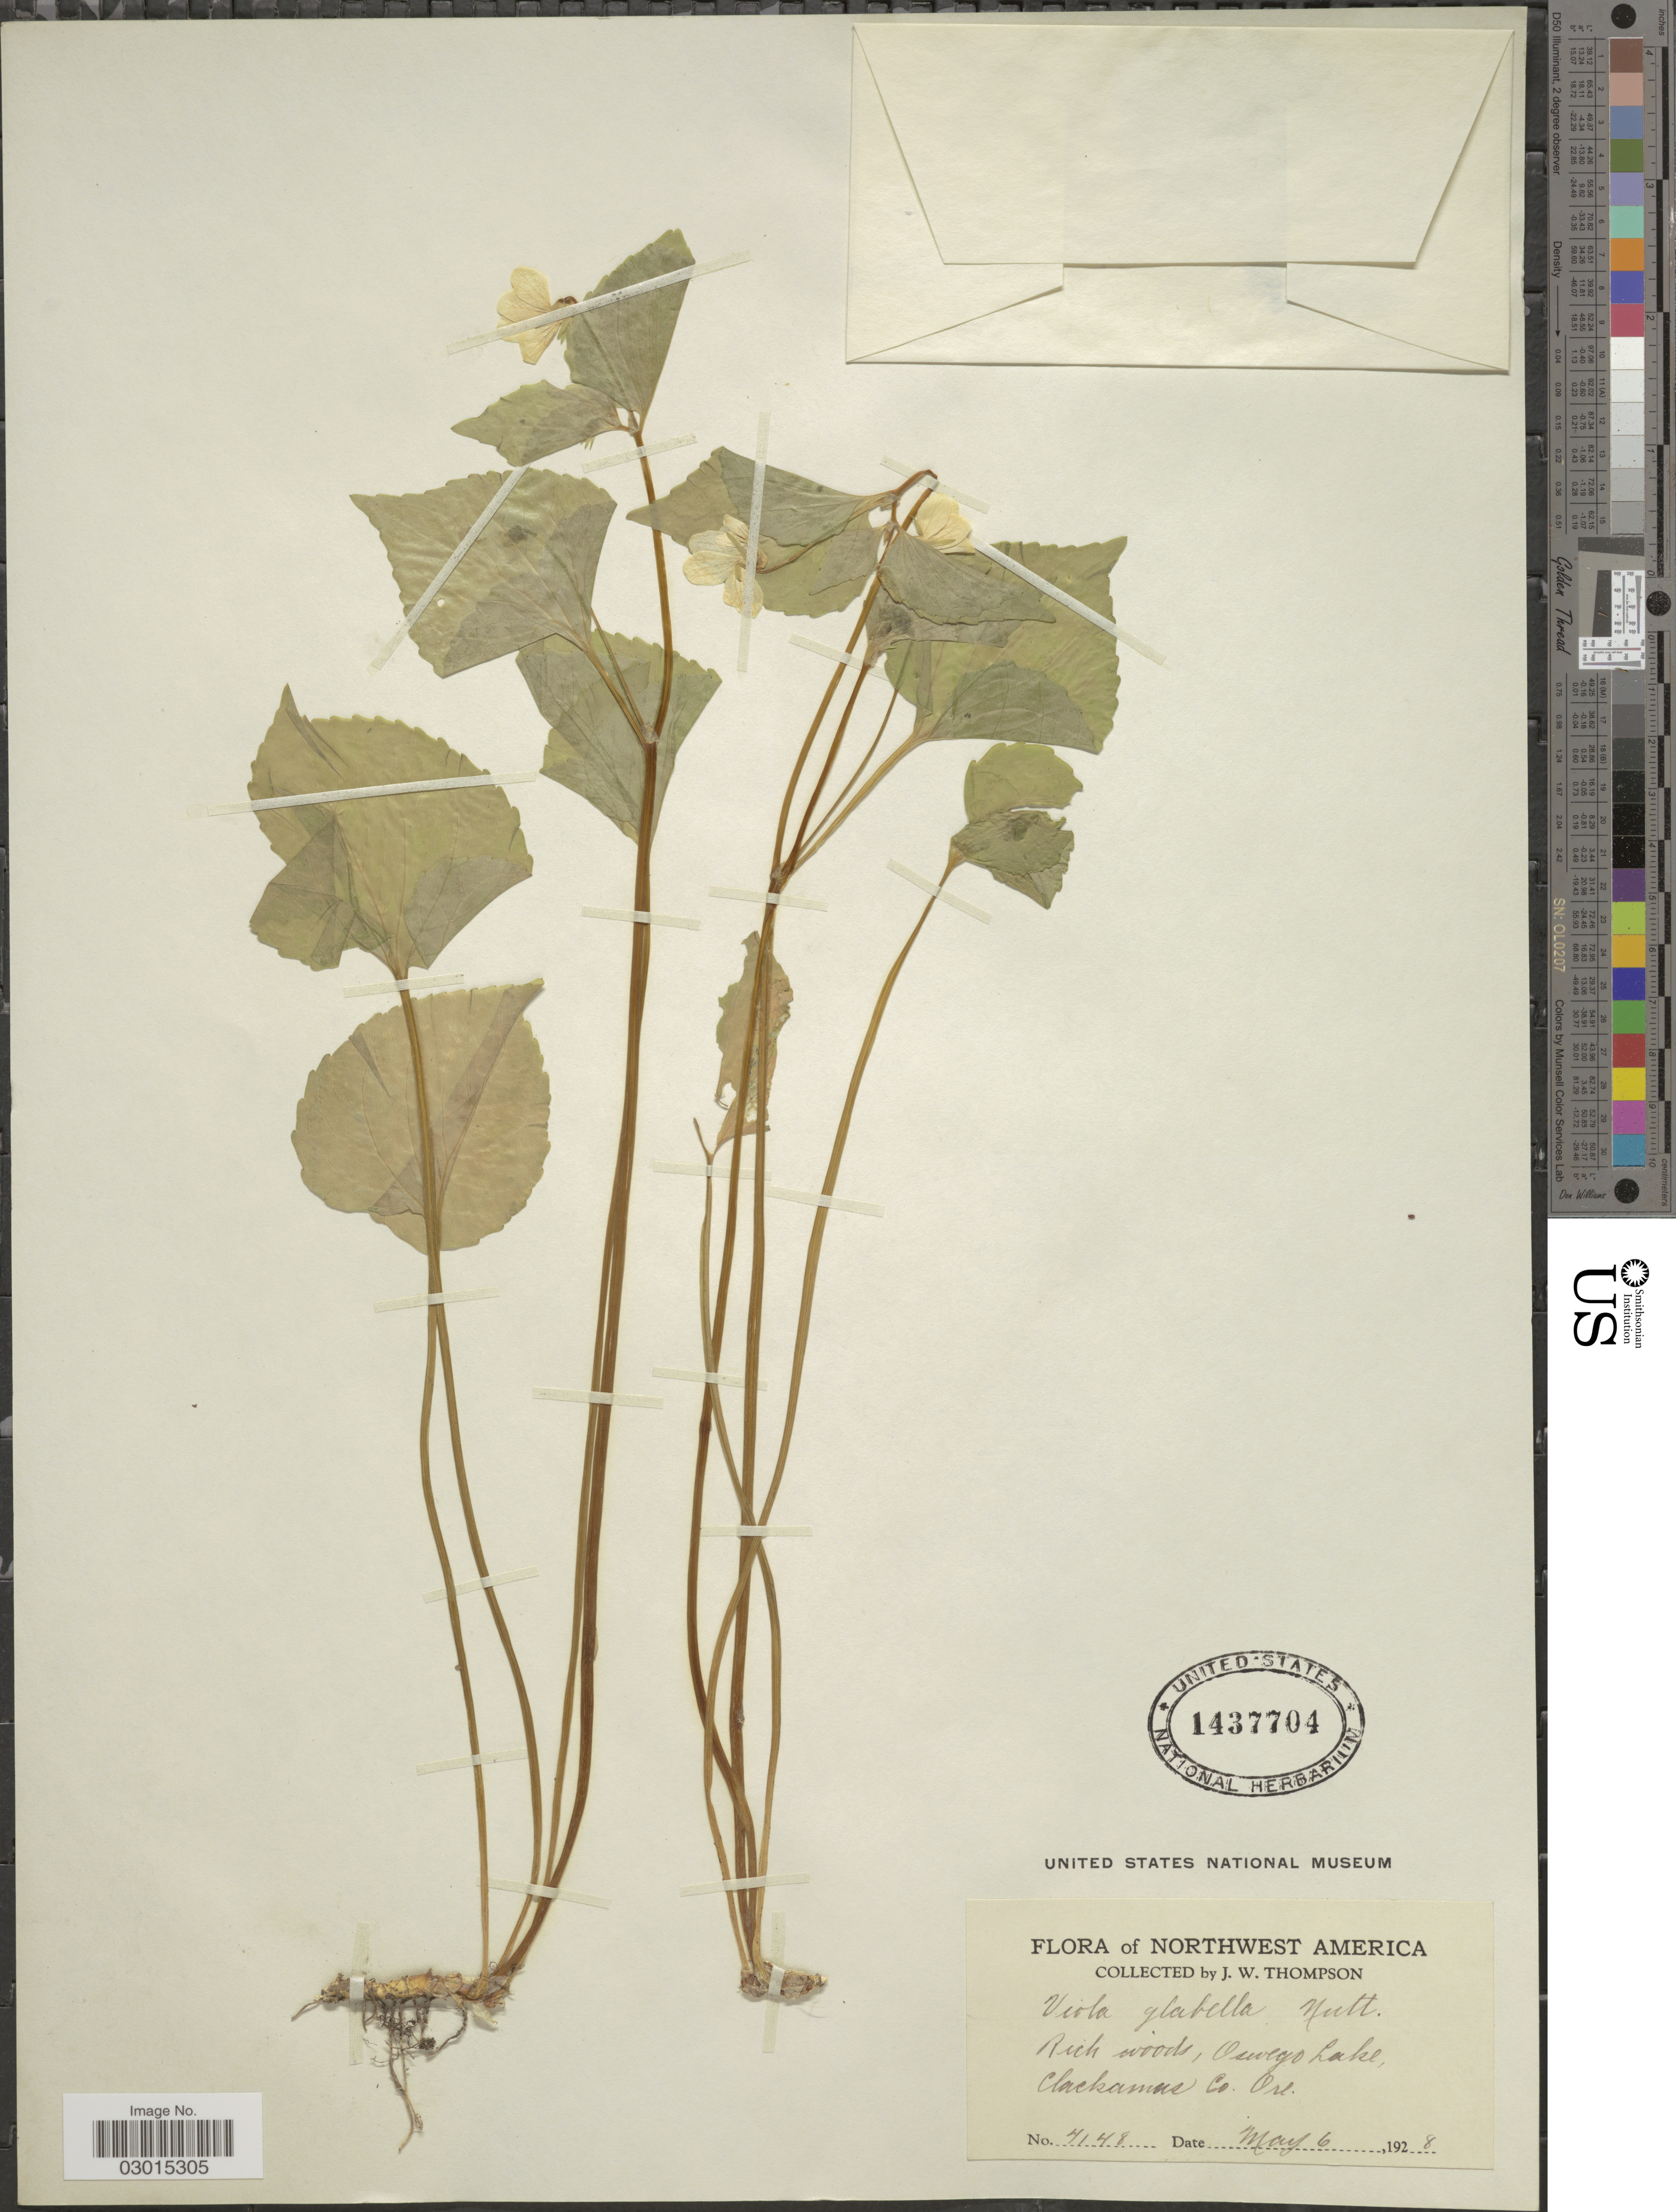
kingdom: Plantae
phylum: Tracheophyta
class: Magnoliopsida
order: Malpighiales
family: Violaceae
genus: Viola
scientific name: Viola glabella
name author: Nutt.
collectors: J. Thompson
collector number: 4148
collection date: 1928-05-06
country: United States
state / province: Oregon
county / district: Lake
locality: Rich woods, Oswego Lake, Clackamus Co. Ore.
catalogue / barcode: US 1437704